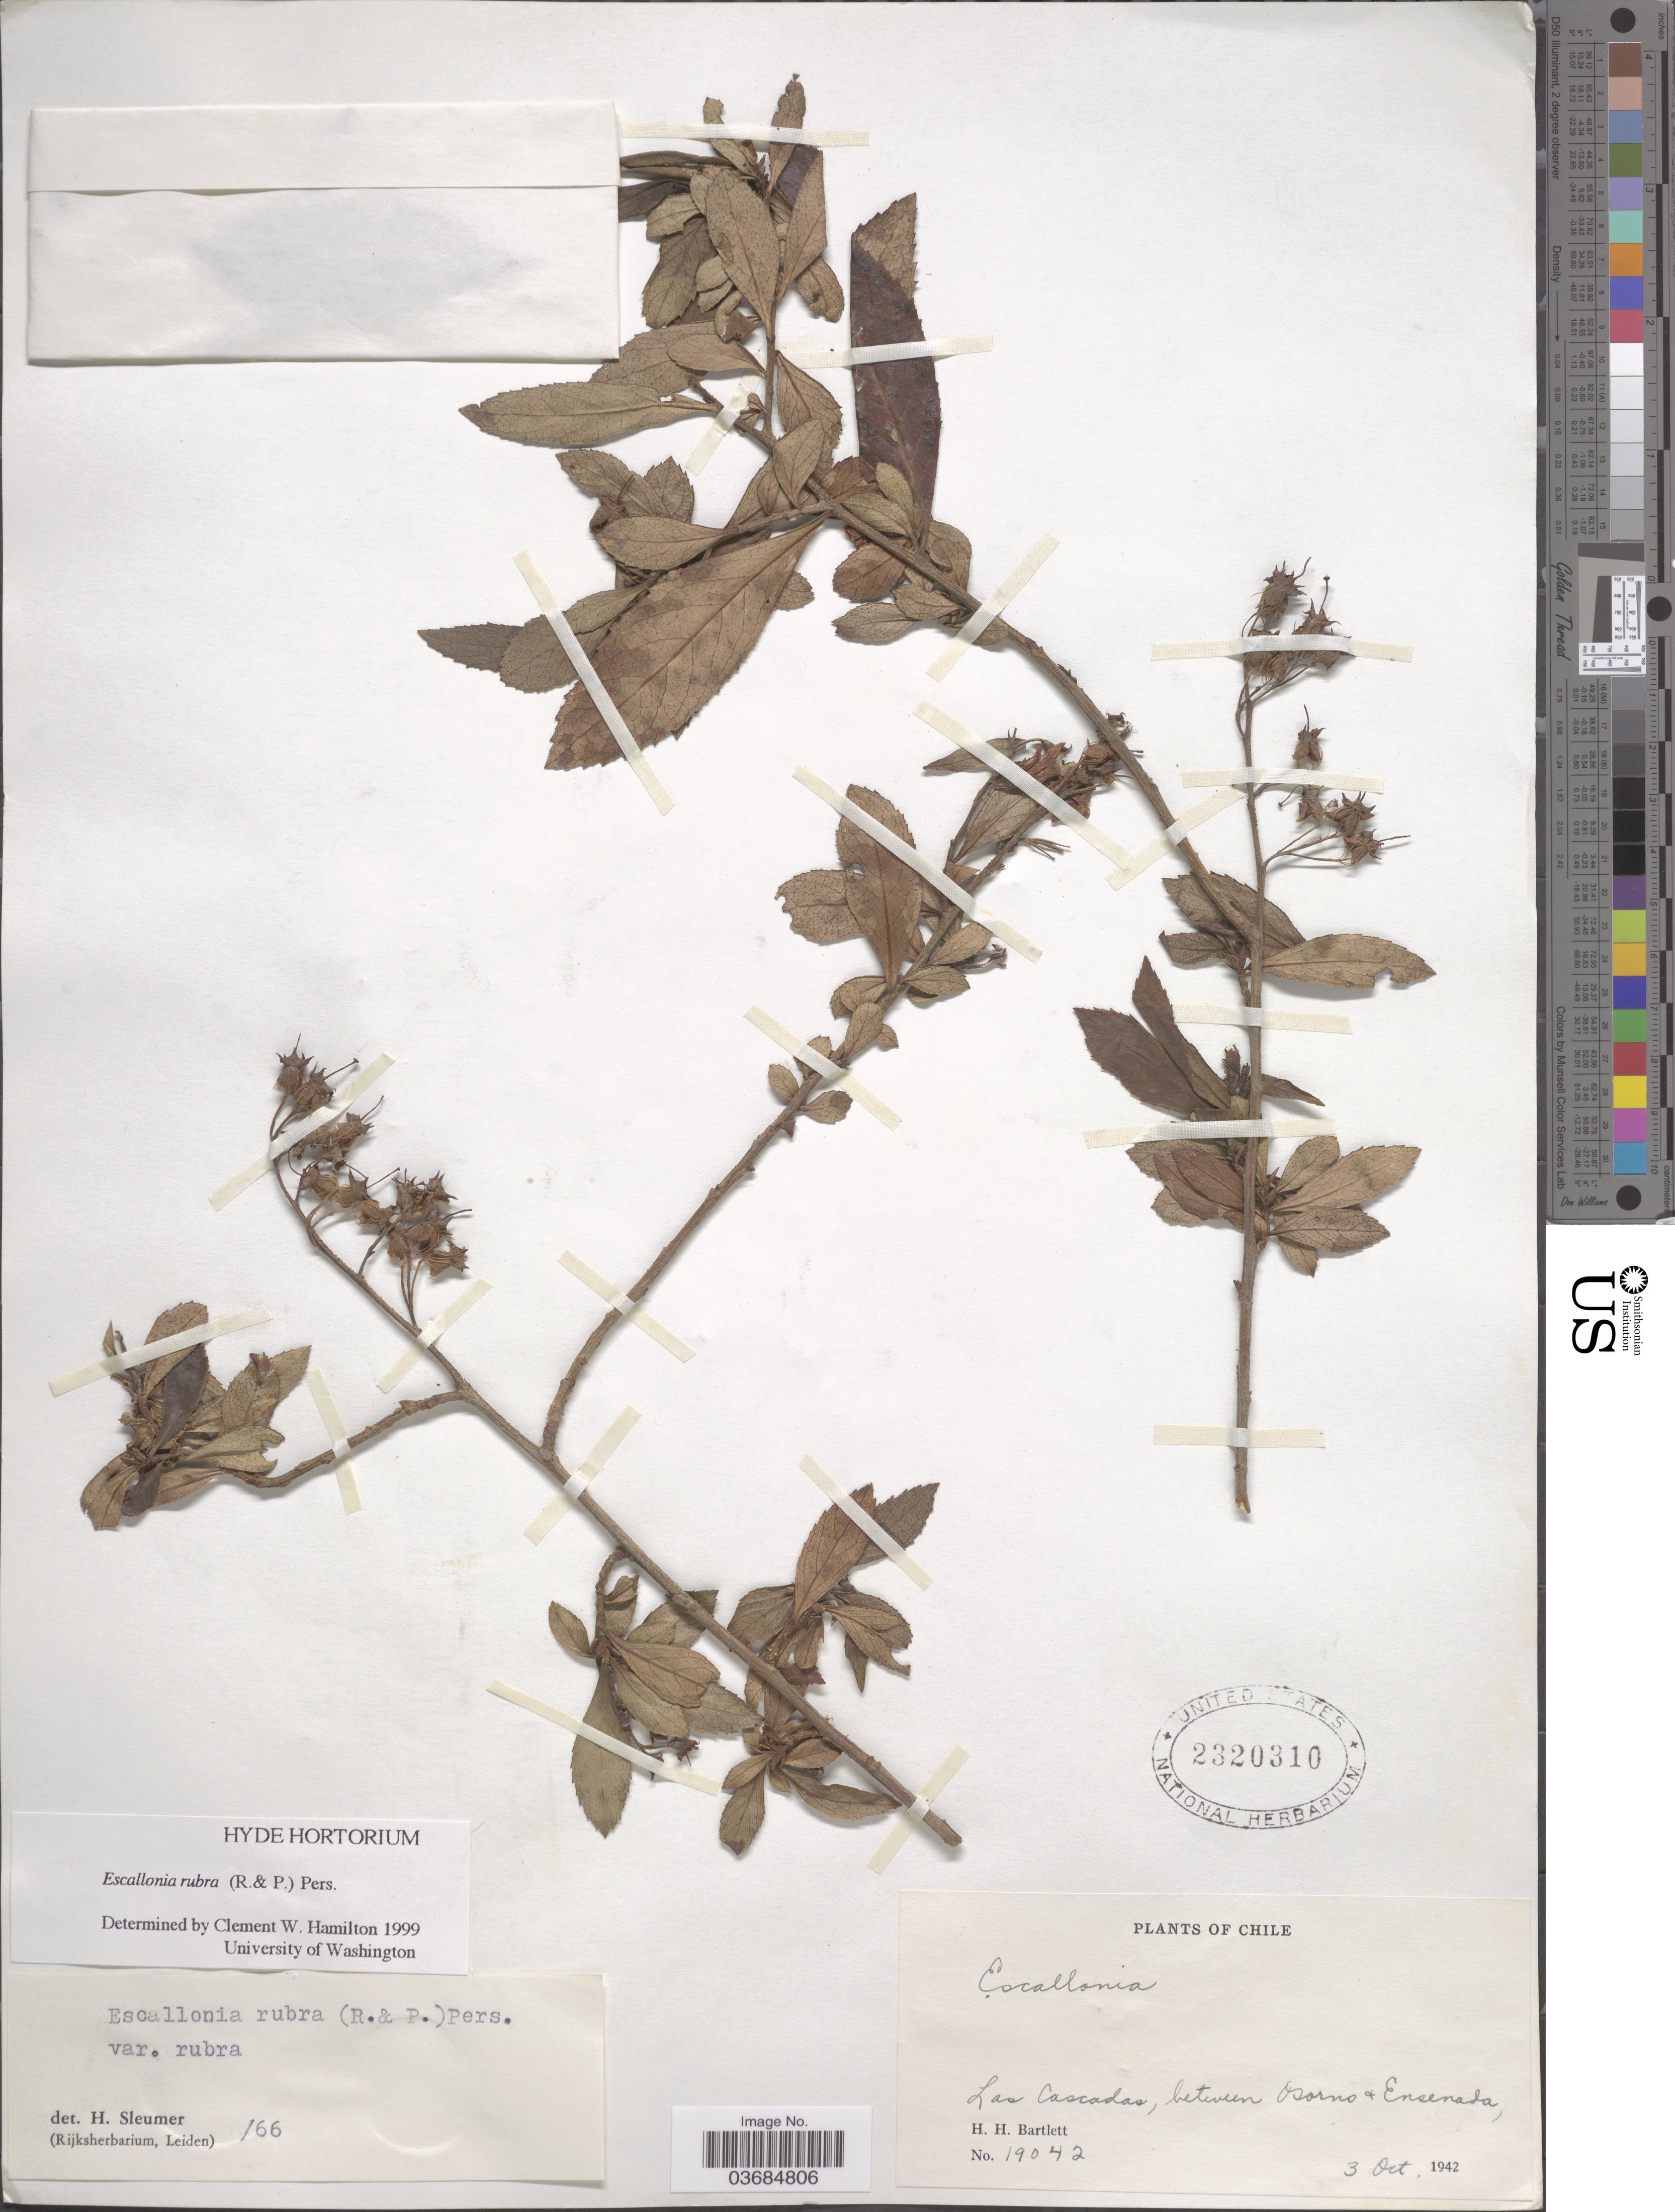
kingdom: Plantae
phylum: Tracheophyta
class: Magnoliopsida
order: Escalloniales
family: Escalloniaceae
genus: Escallonia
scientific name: Escallonia rubra var. rubra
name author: (Ruiz & Pav.) Pers.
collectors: H. H. Bartlett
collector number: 19042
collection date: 1942-10-03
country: Chile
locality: Las Cascadas, between Osorno & Ensenada.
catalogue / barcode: US 2320310